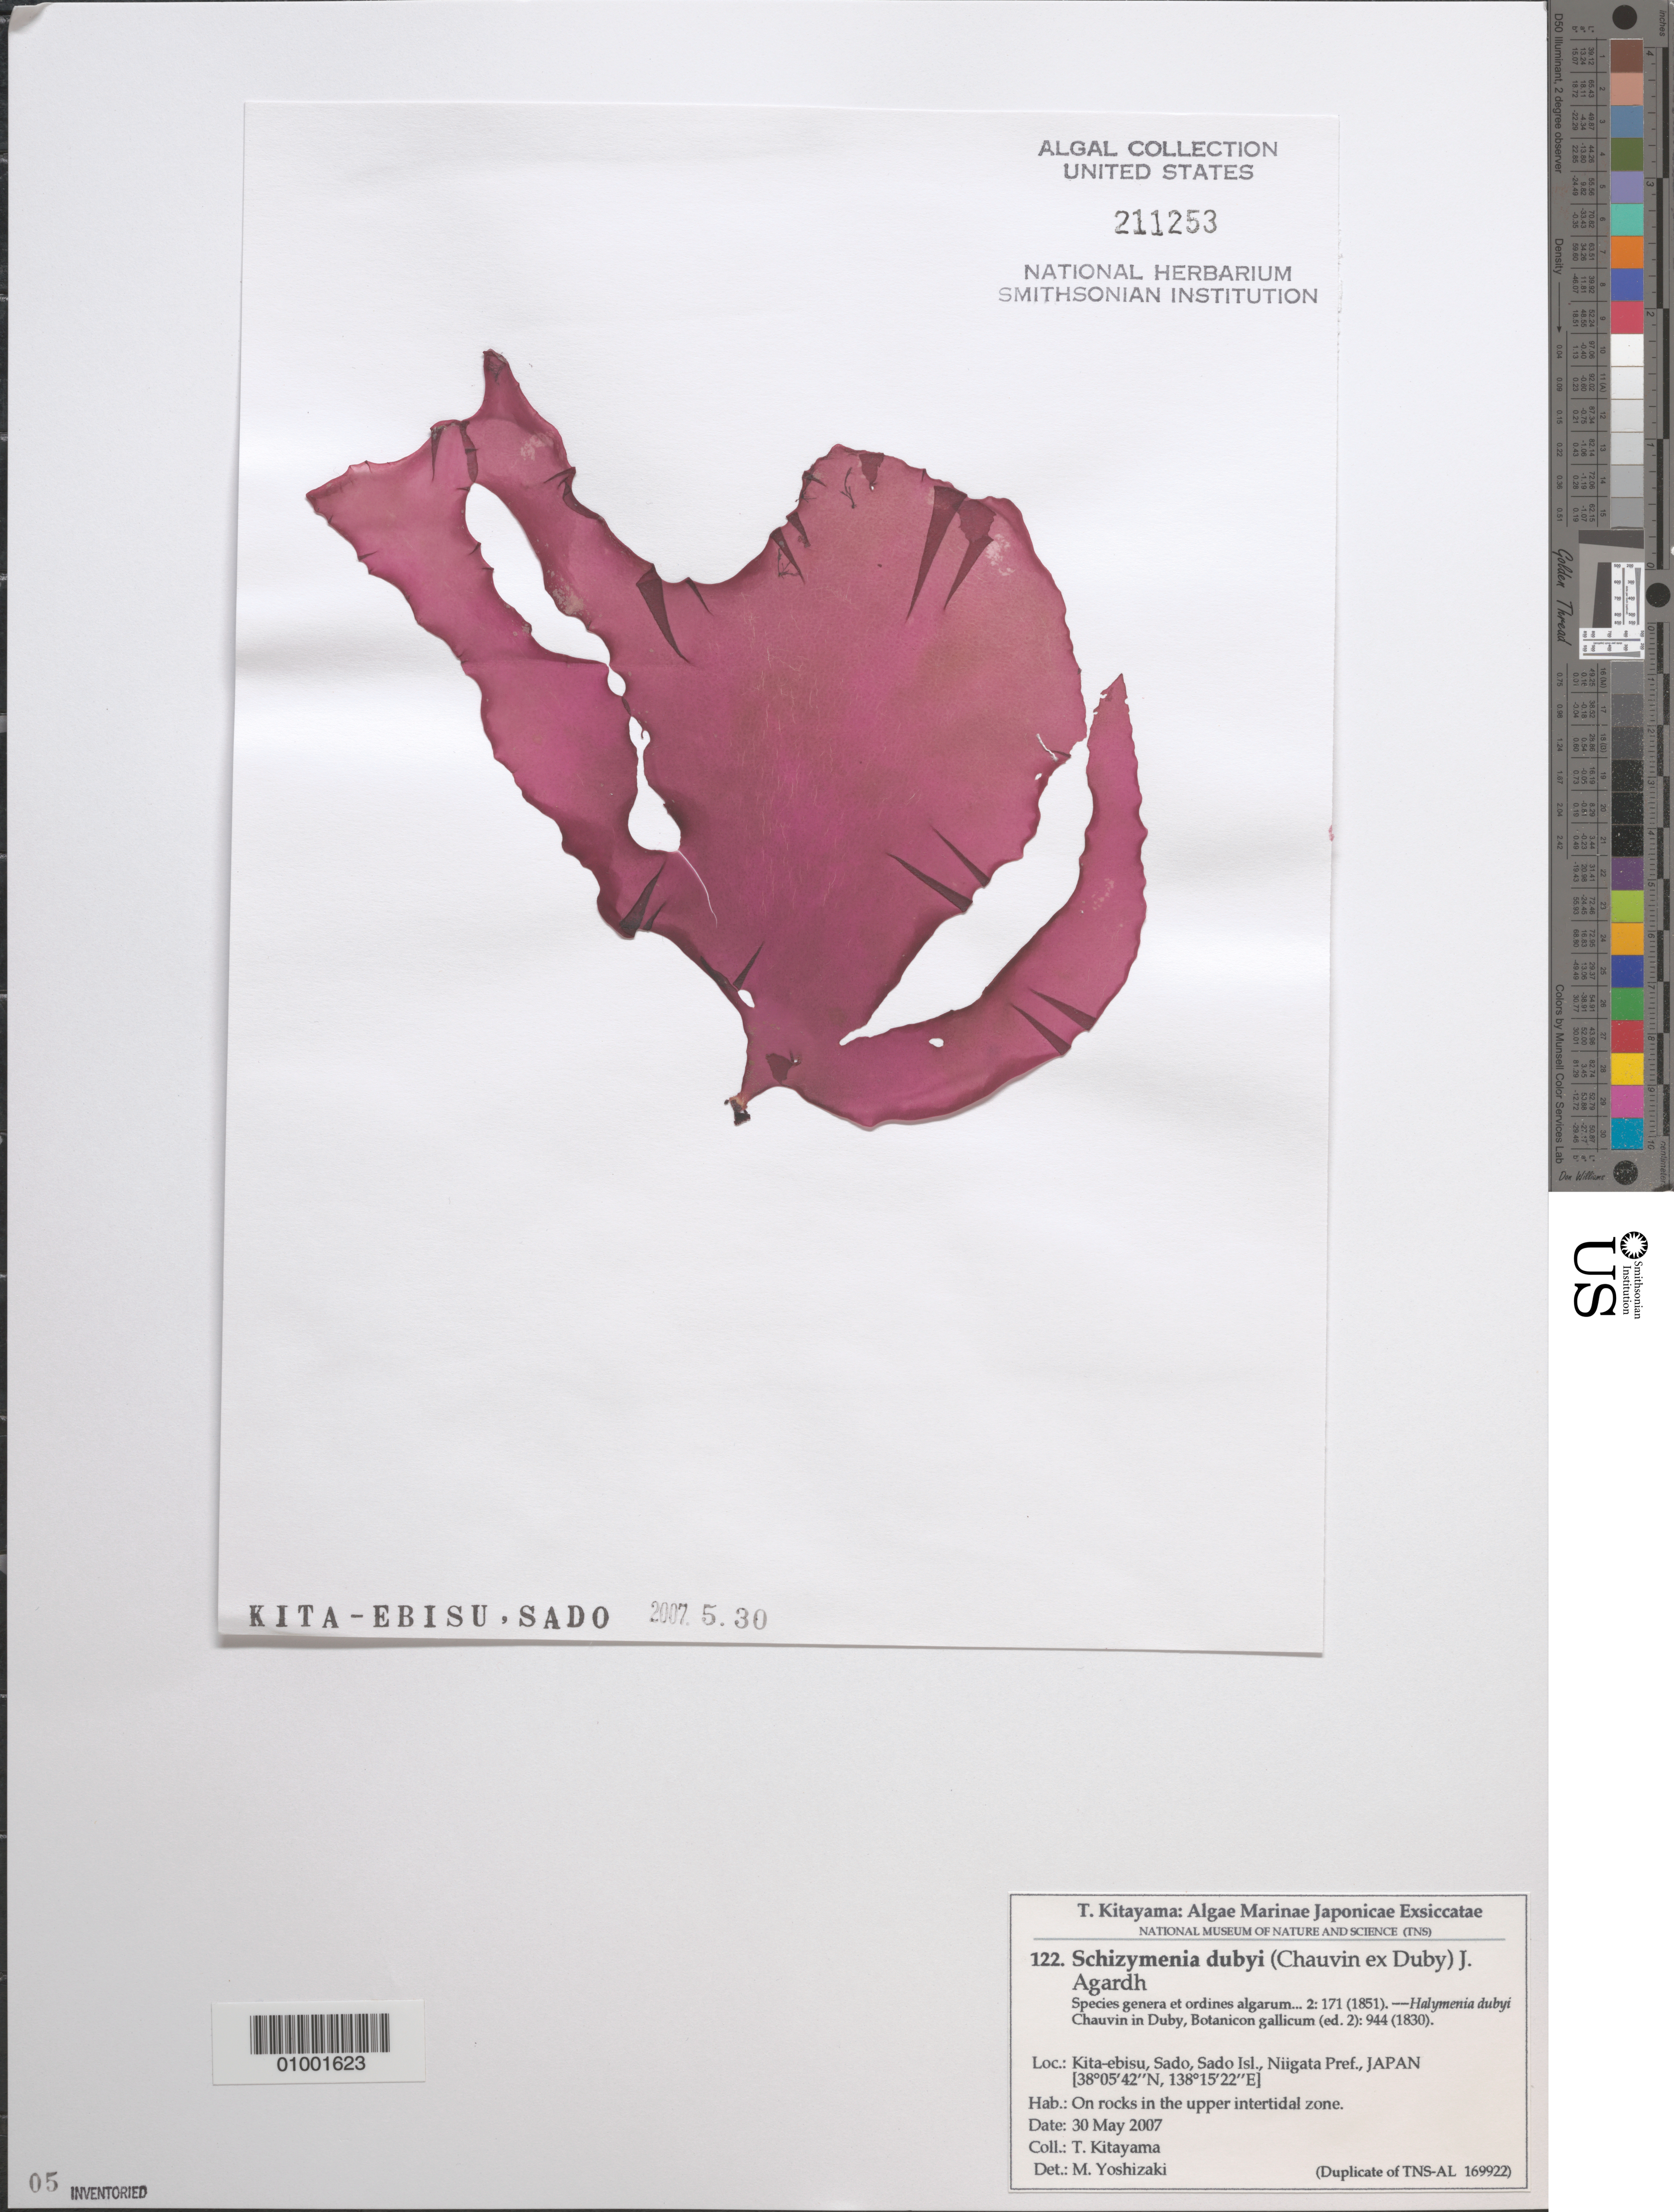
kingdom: Plantae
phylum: Rhodophyta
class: Florideophyceae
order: Nemastomatales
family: Schizymeniaceae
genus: Schizymenia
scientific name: Schizymenia dubyi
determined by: Yoshizaki, M.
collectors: T. Kitayama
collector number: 122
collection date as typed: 30 May 2007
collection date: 2007-05-30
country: Japan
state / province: Niigata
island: Sado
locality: Kita-ebisu, Sado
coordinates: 38 05'42"N, 138 15'22"E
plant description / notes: Kitayama, T., Algae Marinae Japonicae Exsiccatae, Fasc. V (Nos. 101-125)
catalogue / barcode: US 211253